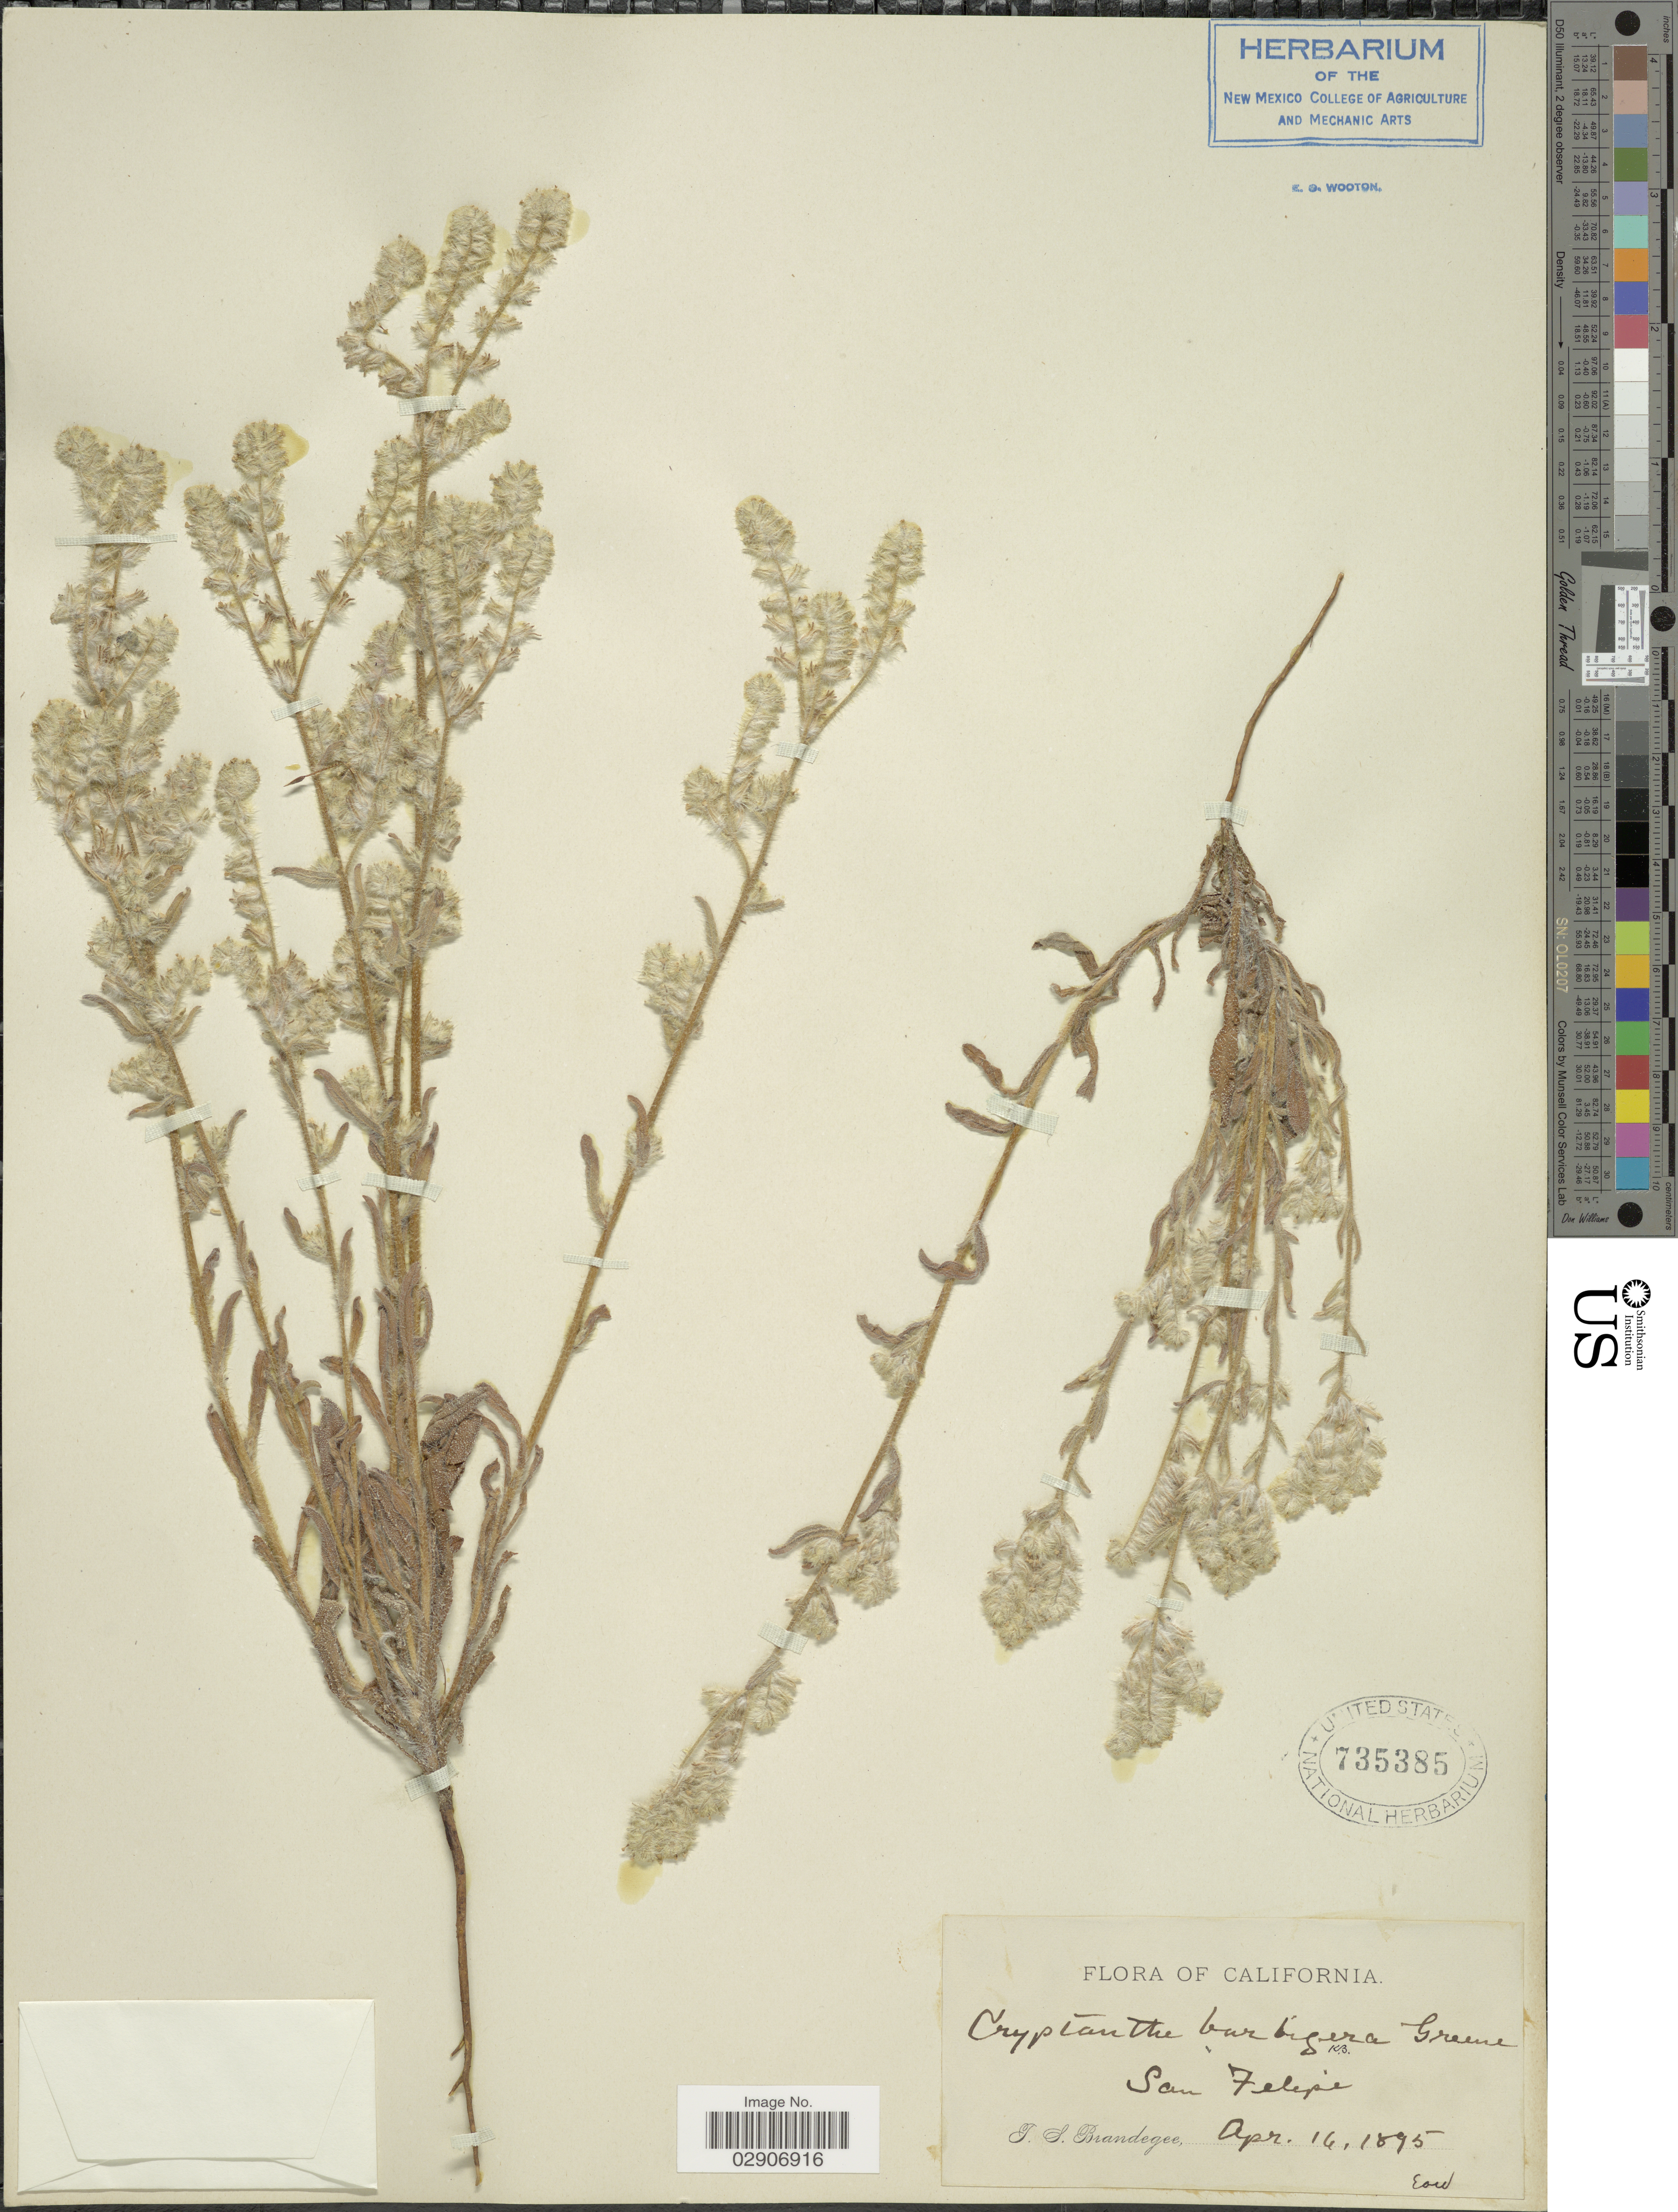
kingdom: Plantae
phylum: Tracheophyta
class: Magnoliopsida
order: Boraginales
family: Boraginaceae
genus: Cryptantha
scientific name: Cryptantha barbigera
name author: (A. Gray) Greene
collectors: T. S. Brandegee (herbarium)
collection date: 1895-04-16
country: United States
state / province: California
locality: San Felipe.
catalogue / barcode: US 735385